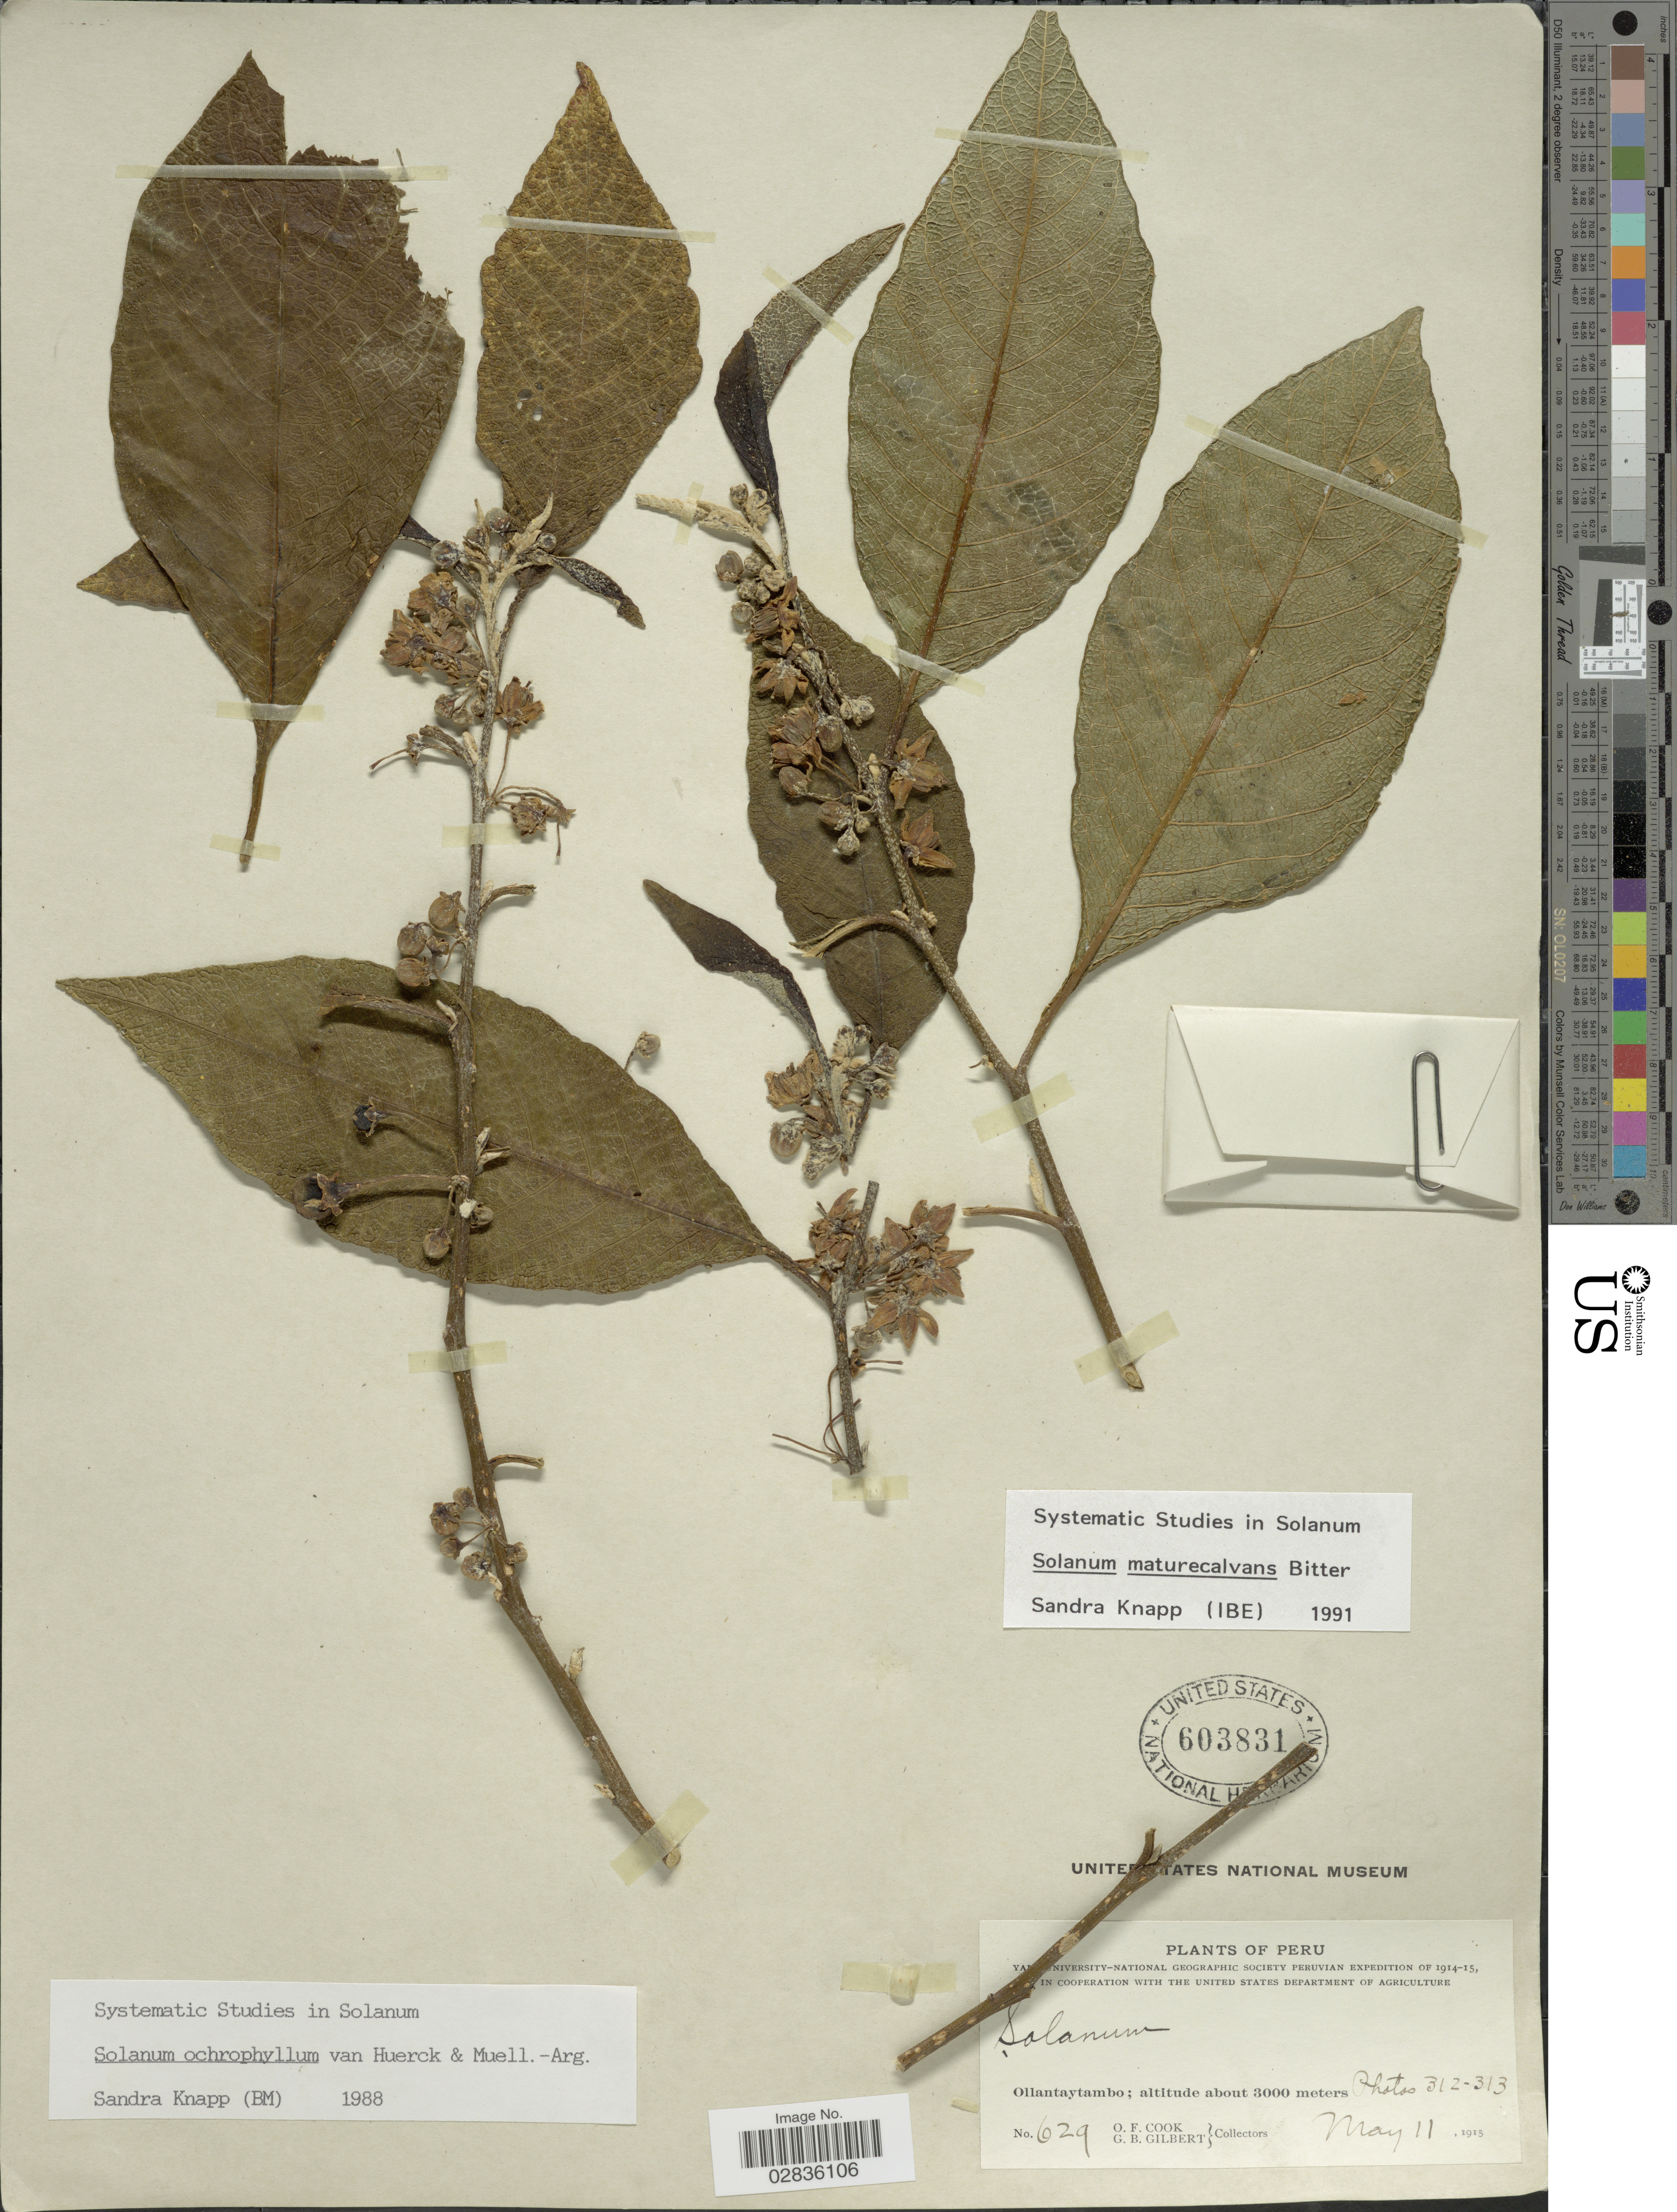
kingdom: Plantae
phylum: Tracheophyta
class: Magnoliopsida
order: Solanales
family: Solanaceae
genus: Solanum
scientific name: Solanum maturecalvans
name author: Bitter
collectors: O. F. Cook & G. B. Gilbert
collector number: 629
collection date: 1915-05-11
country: Peru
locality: Ollantaytambo.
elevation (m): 3000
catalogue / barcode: US 603831